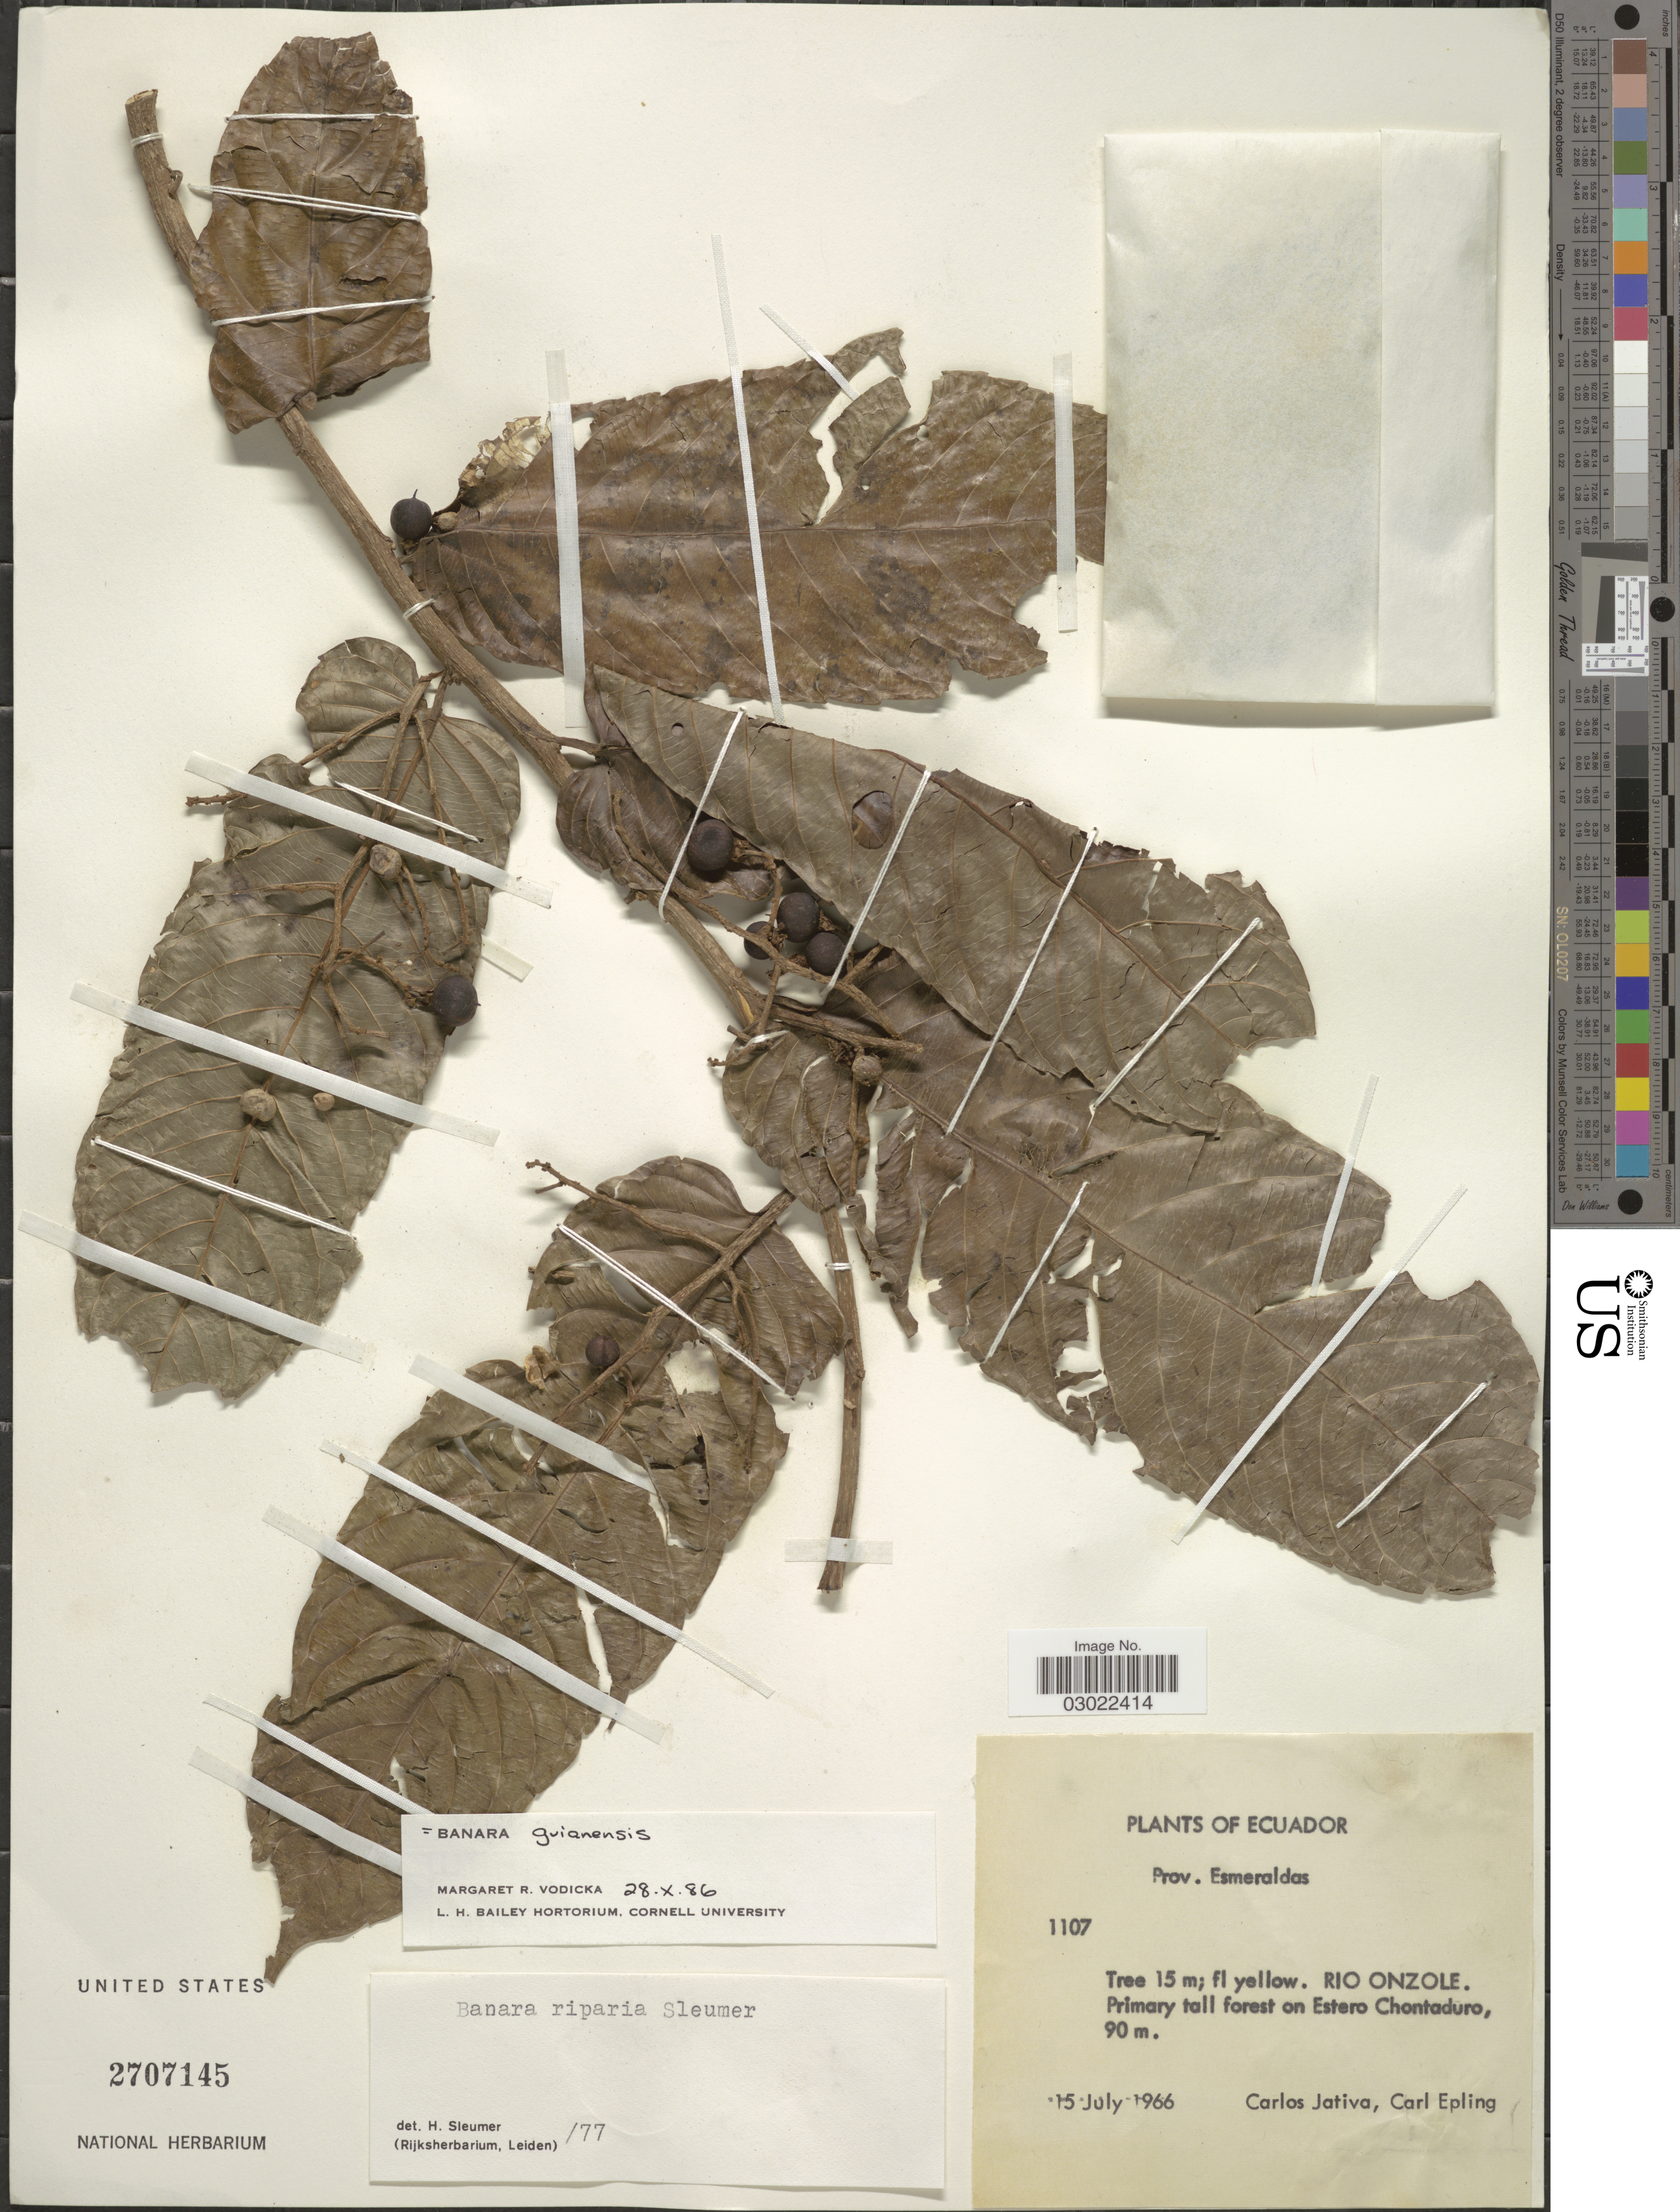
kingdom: Plantae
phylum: Tracheophyta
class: Magnoliopsida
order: Malpighiales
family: Salicaceae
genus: Banara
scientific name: Banara guianensis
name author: Aubl.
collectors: C. D. Játiva & C. C. Epling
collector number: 1107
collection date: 1966-07-15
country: Ecuador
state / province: Esmeraldas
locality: Prov. Esmeraldas. Rio Onzole. Primary tall forest on Estero Chontaduro.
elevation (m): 90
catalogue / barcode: US 2707145